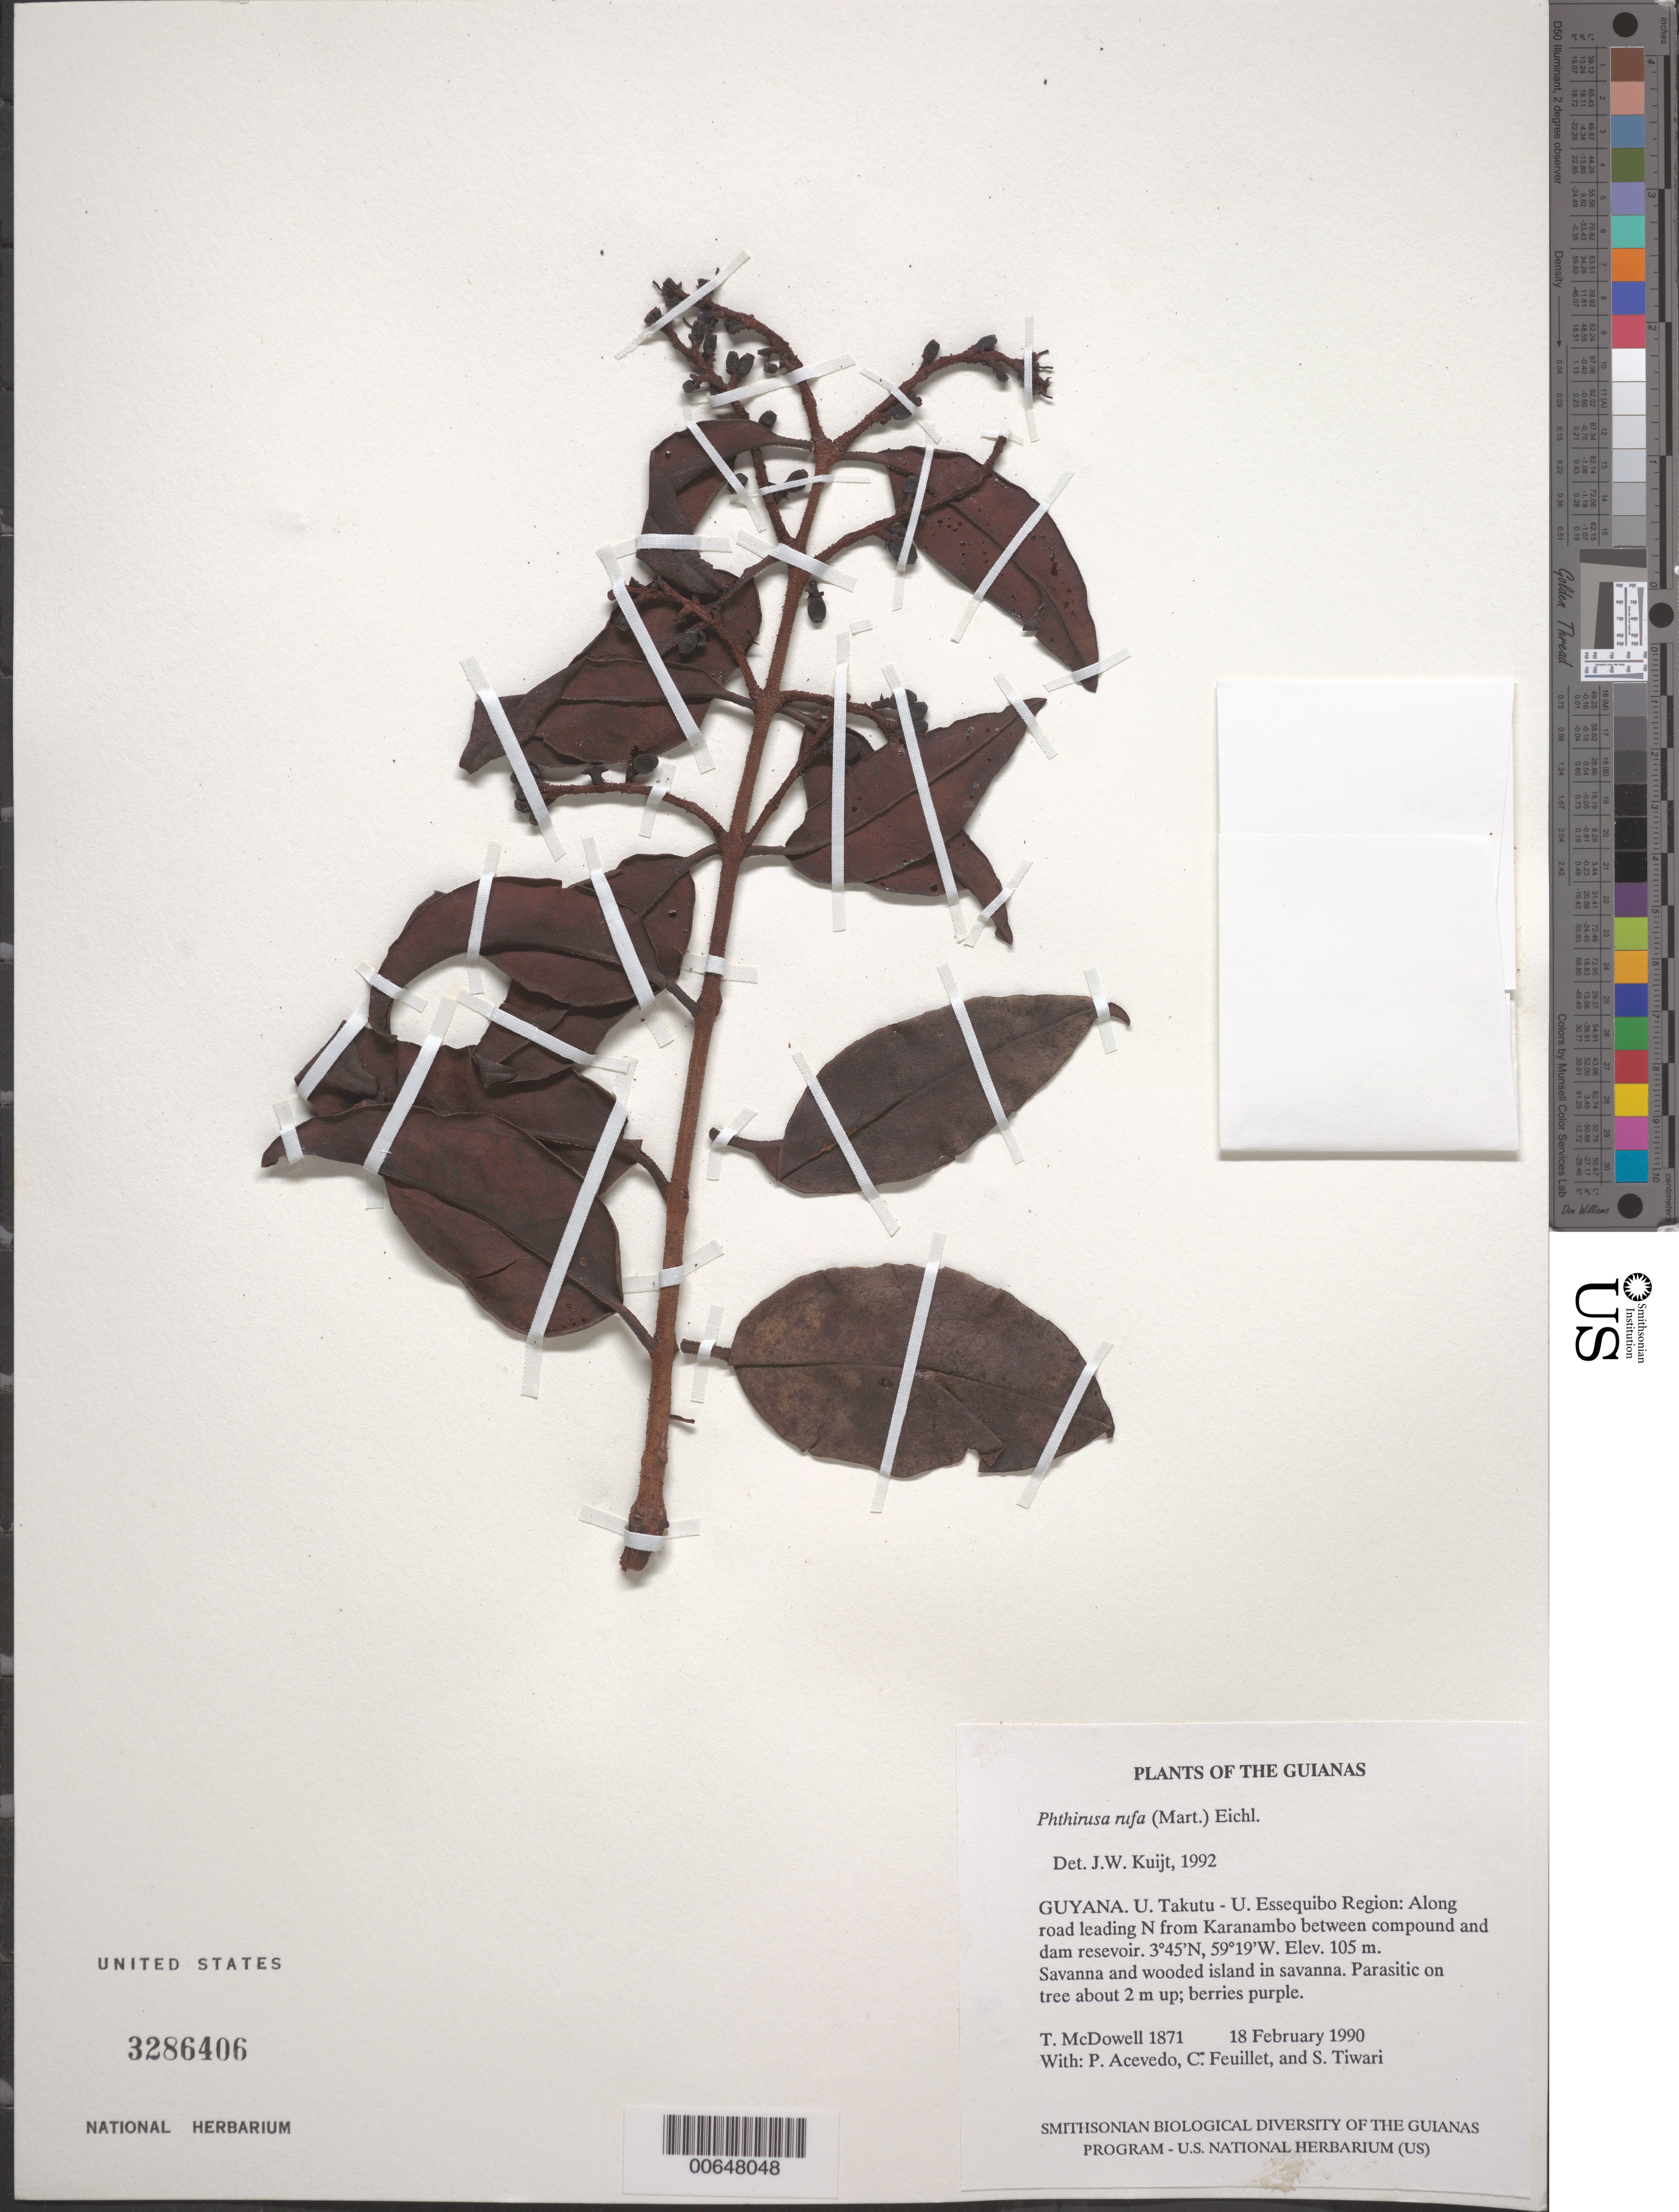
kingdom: Plantae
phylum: Tracheophyta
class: Magnoliopsida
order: Santalales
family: Loranthaceae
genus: Phthirusa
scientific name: Phthirusa rufa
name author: (Mart.) Eichler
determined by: Kuijt, Job, (CANADA)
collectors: T. McDowell, P. Acevedo-Rodr., C. Feuillet & S. Tiwari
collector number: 1871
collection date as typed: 18 February 1990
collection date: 1990-02-18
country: Guyana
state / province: U. Takutu-U. Essequibo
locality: Along road leading North from Karanambo between compound and dam-pond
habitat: Savanna and wooded island in savanna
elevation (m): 105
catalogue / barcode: US 3286406